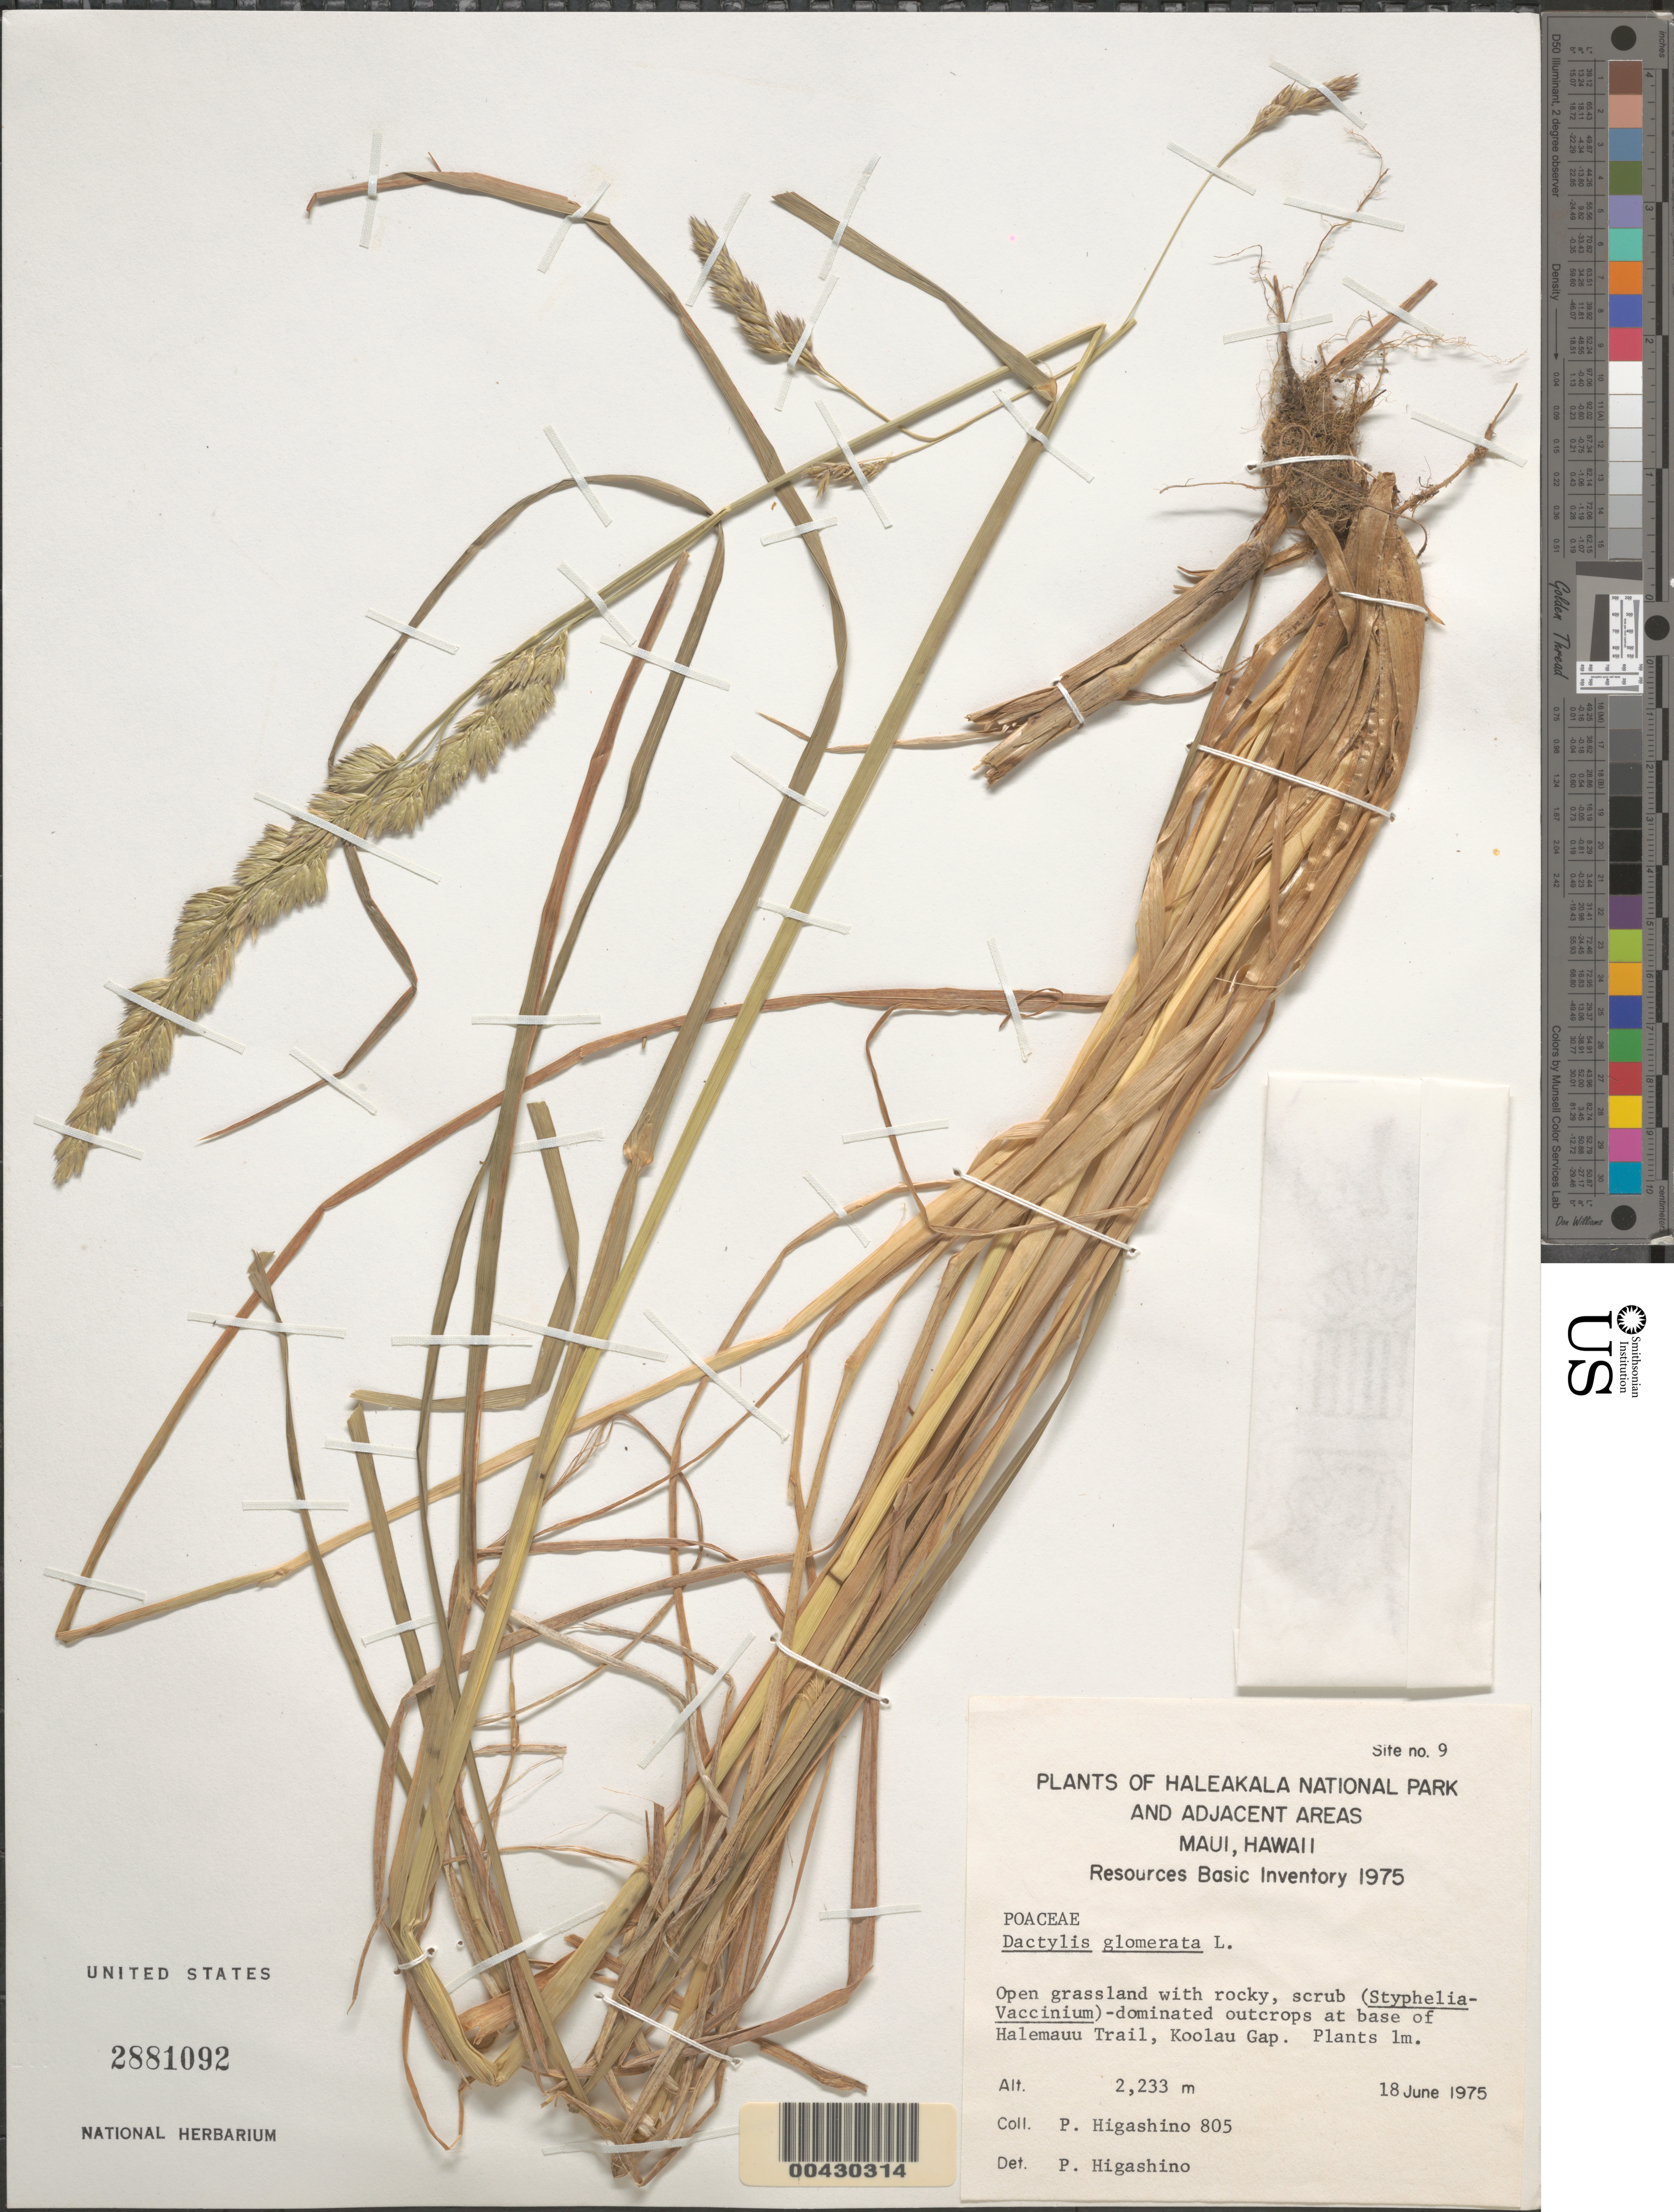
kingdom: Plantae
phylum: Tracheophyta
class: Liliopsida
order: Poales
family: Poaceae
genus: Dactylis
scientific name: Dactylis glomerata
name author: L.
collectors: P. Higashino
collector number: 805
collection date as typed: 18 Jun 1975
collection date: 1975-06-18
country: United States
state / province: Hawaii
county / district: Maui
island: Maui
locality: at base of Halemauu Trail, Koolau Gap; Haleakala National Park and adjacent areas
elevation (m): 2233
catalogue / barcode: US 2881092